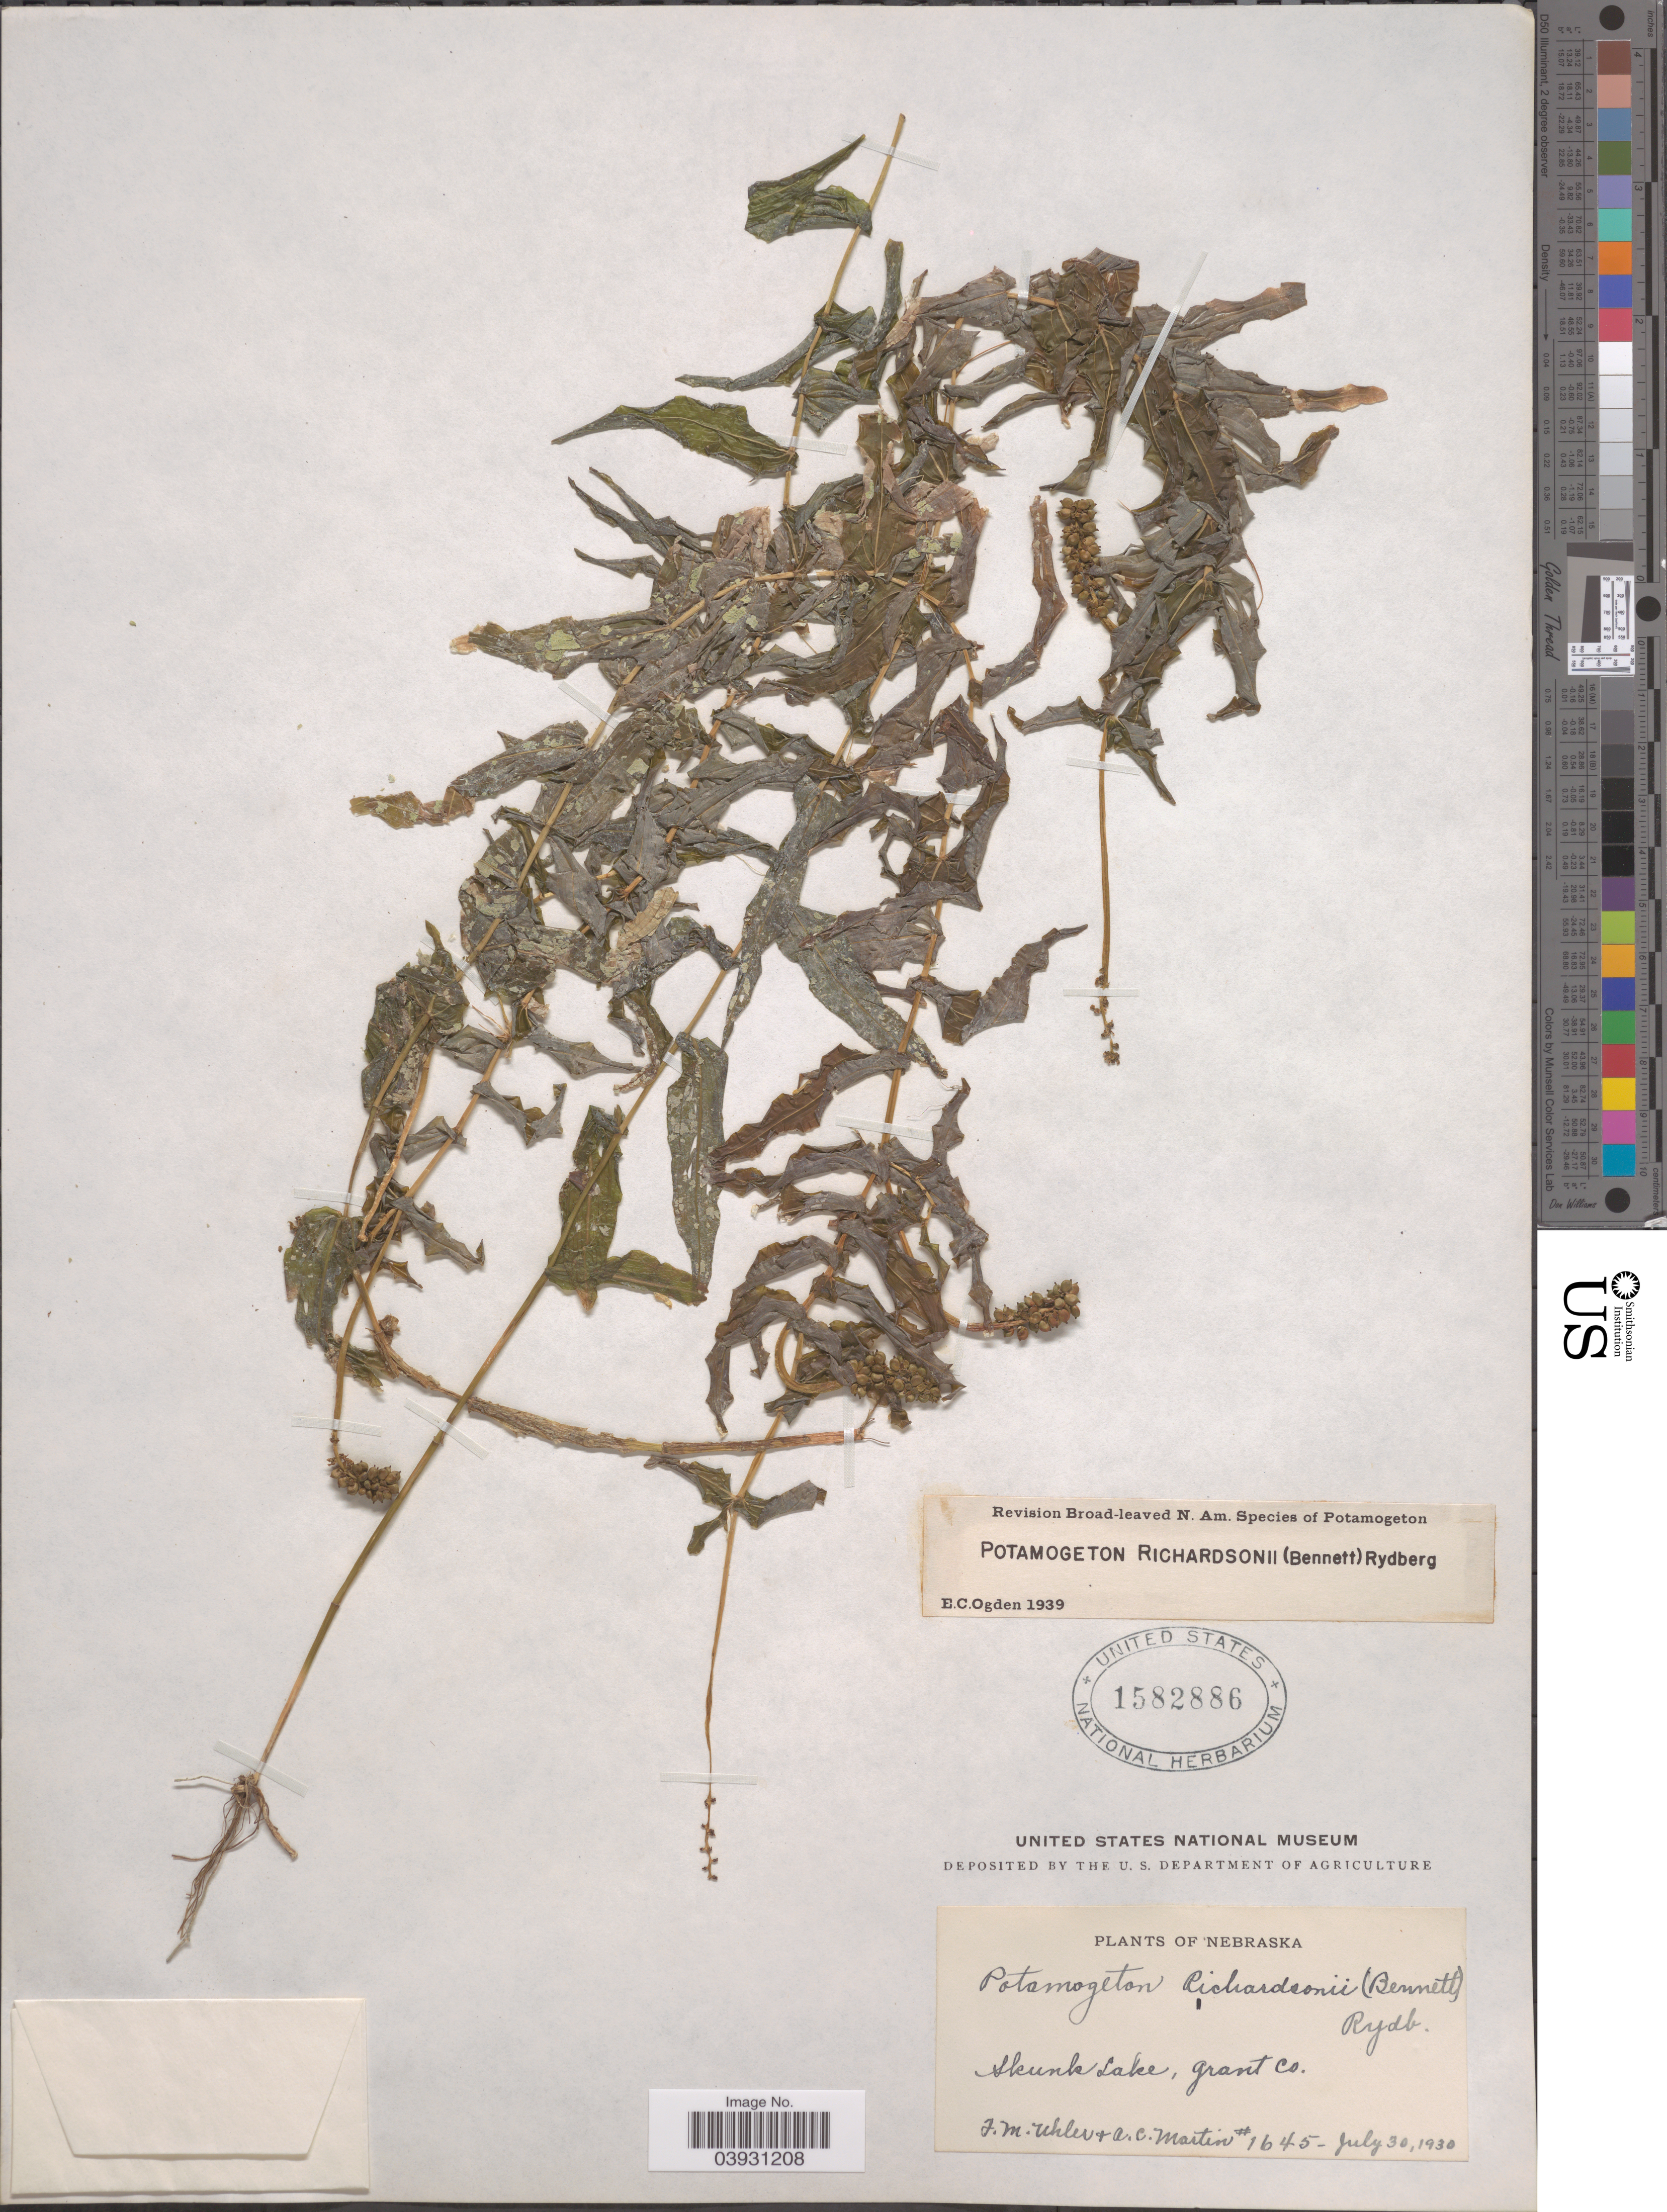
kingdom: Plantae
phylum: Tracheophyta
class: Liliopsida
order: Alismatales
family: Potamogetonaceae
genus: Potamogeton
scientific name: Potamogeton richardsonii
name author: (A.W. Benn.) Rydb.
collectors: F. M. Uhler & A. C. Martin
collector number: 1645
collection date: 1930-07-30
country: United States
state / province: Nebraska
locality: Shunk Lake, Grant Co.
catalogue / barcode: US 1582886